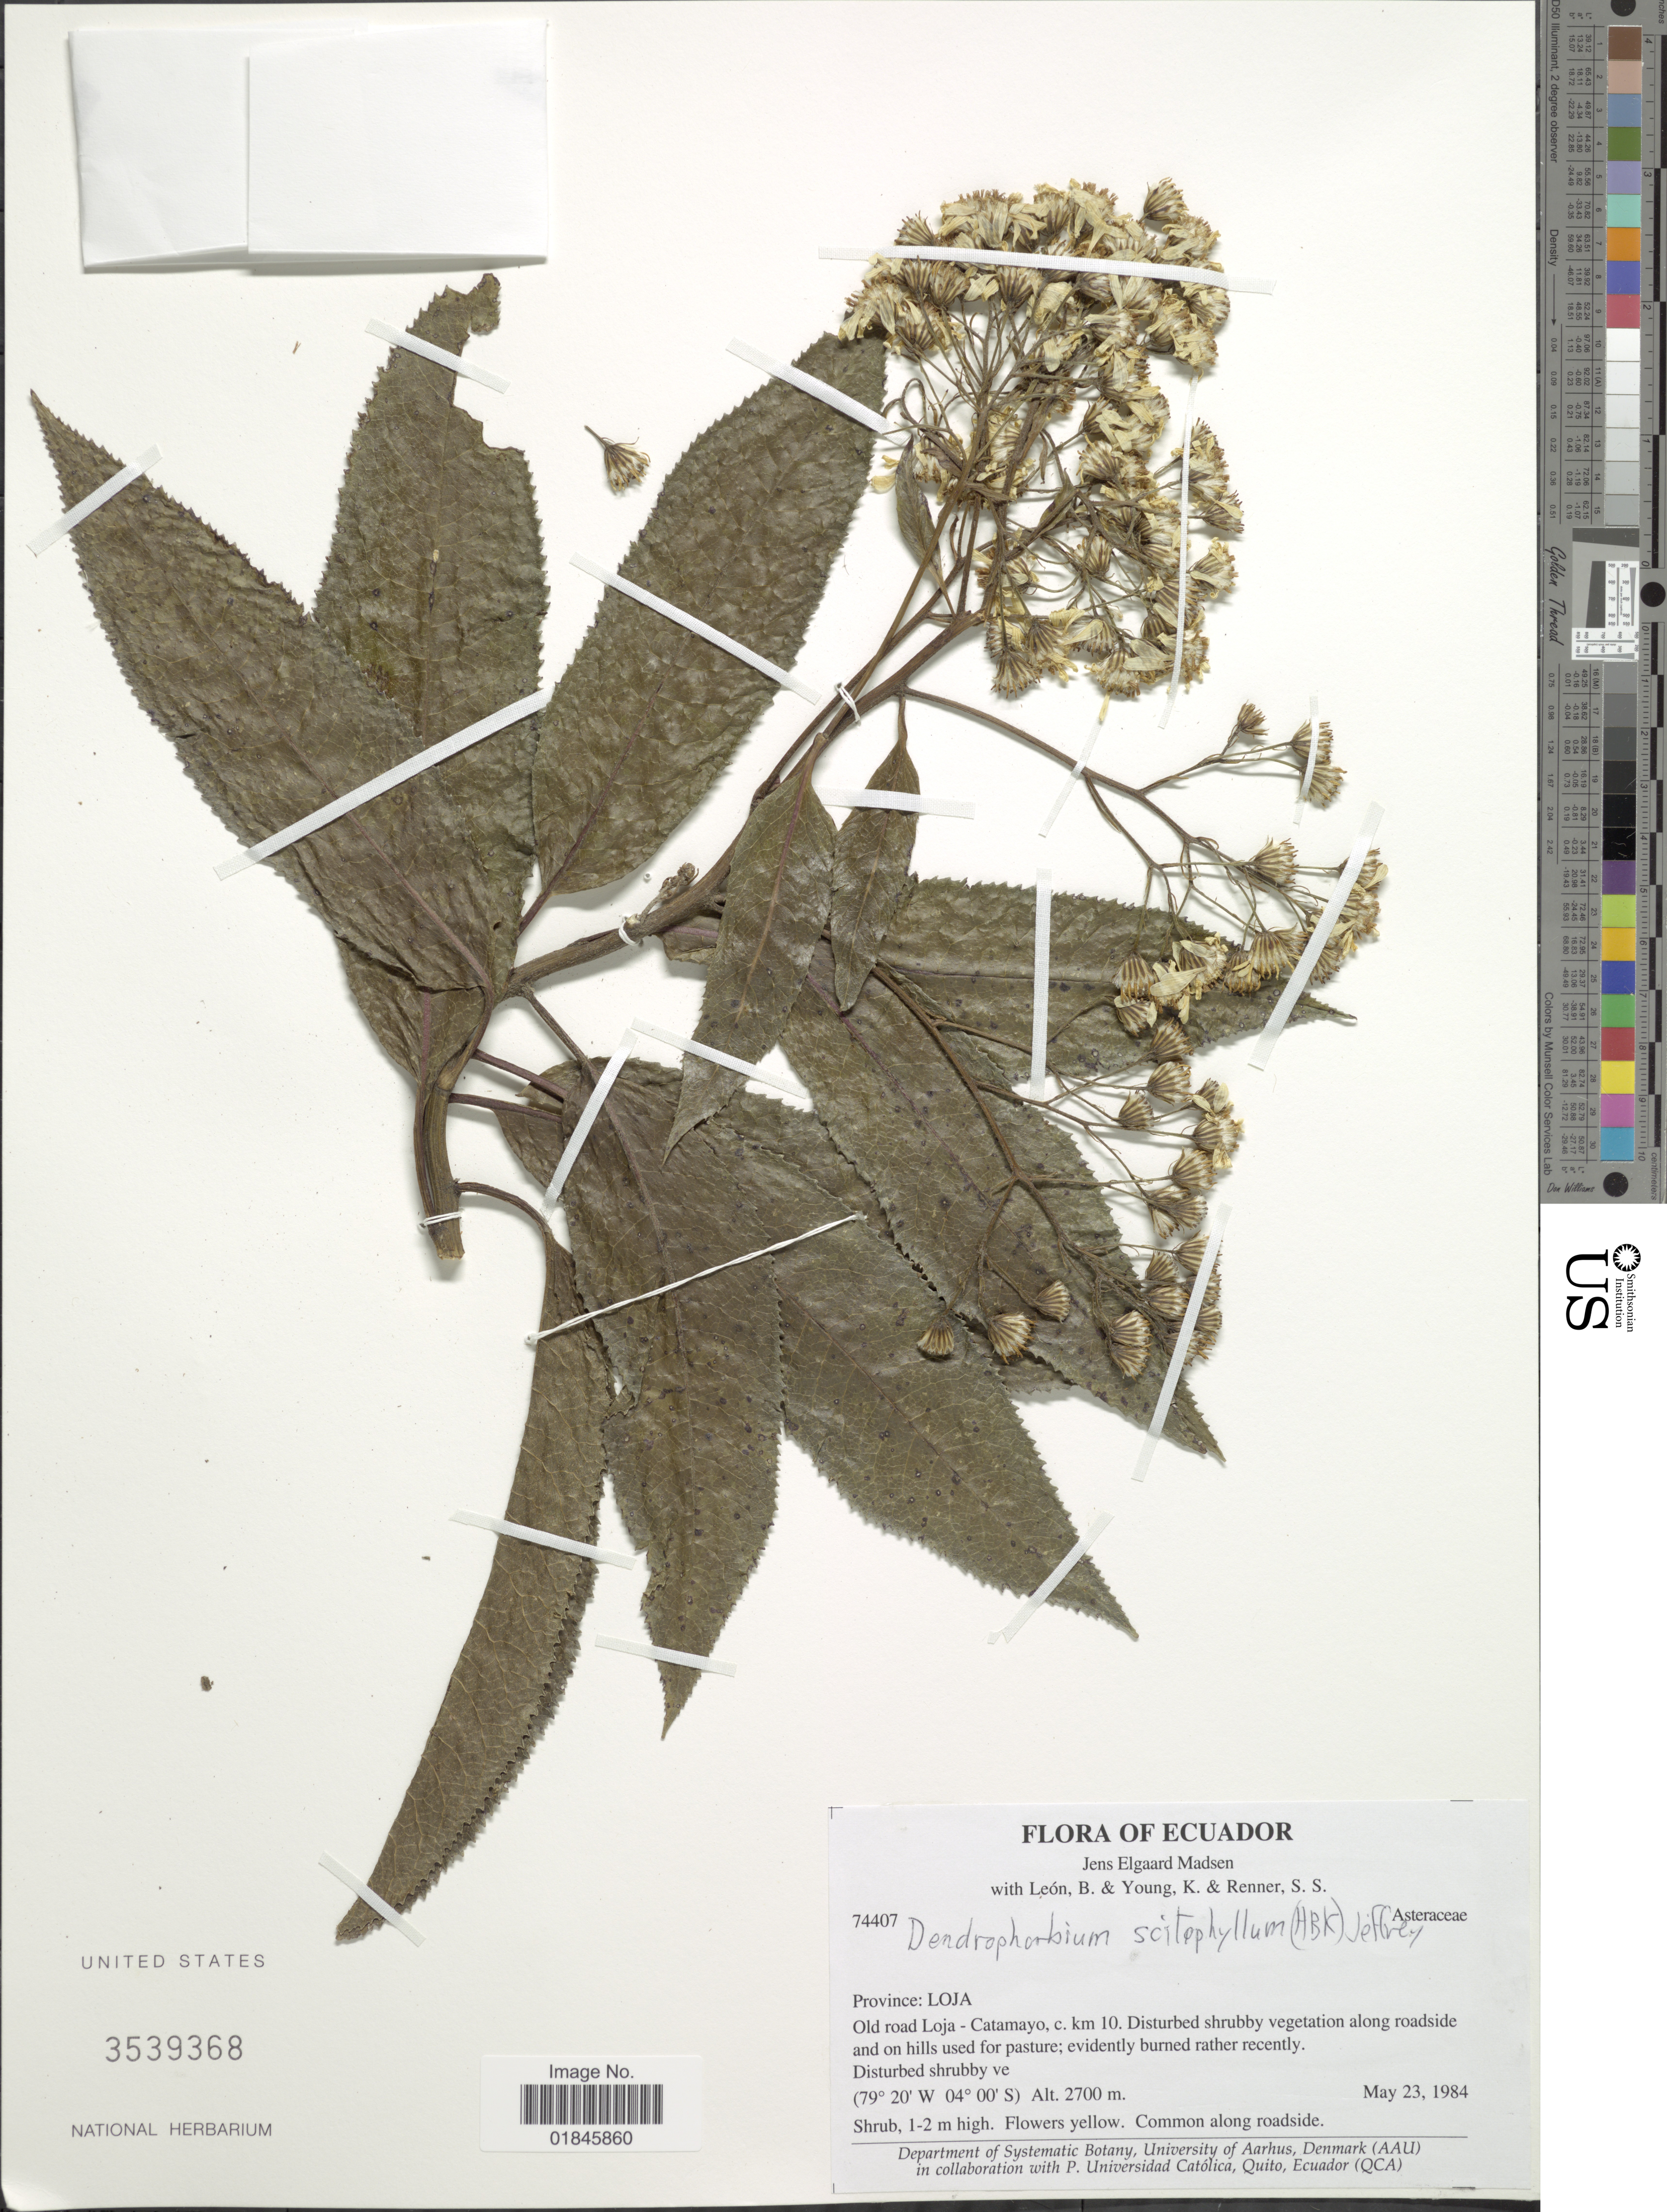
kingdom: Plantae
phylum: Tracheophyta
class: Magnoliopsida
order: Asterales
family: Asteraceae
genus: Pentacalia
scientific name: Pentacalia scitophylla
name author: Kunth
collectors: J. E. Madsen, B. León, K. Young & S. S. Renner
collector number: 74407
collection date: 1984-05-23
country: Ecuador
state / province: Loja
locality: Province: Loja. Old road Loja - Catamayo, c. km 10.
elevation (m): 2700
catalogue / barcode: US 3539368